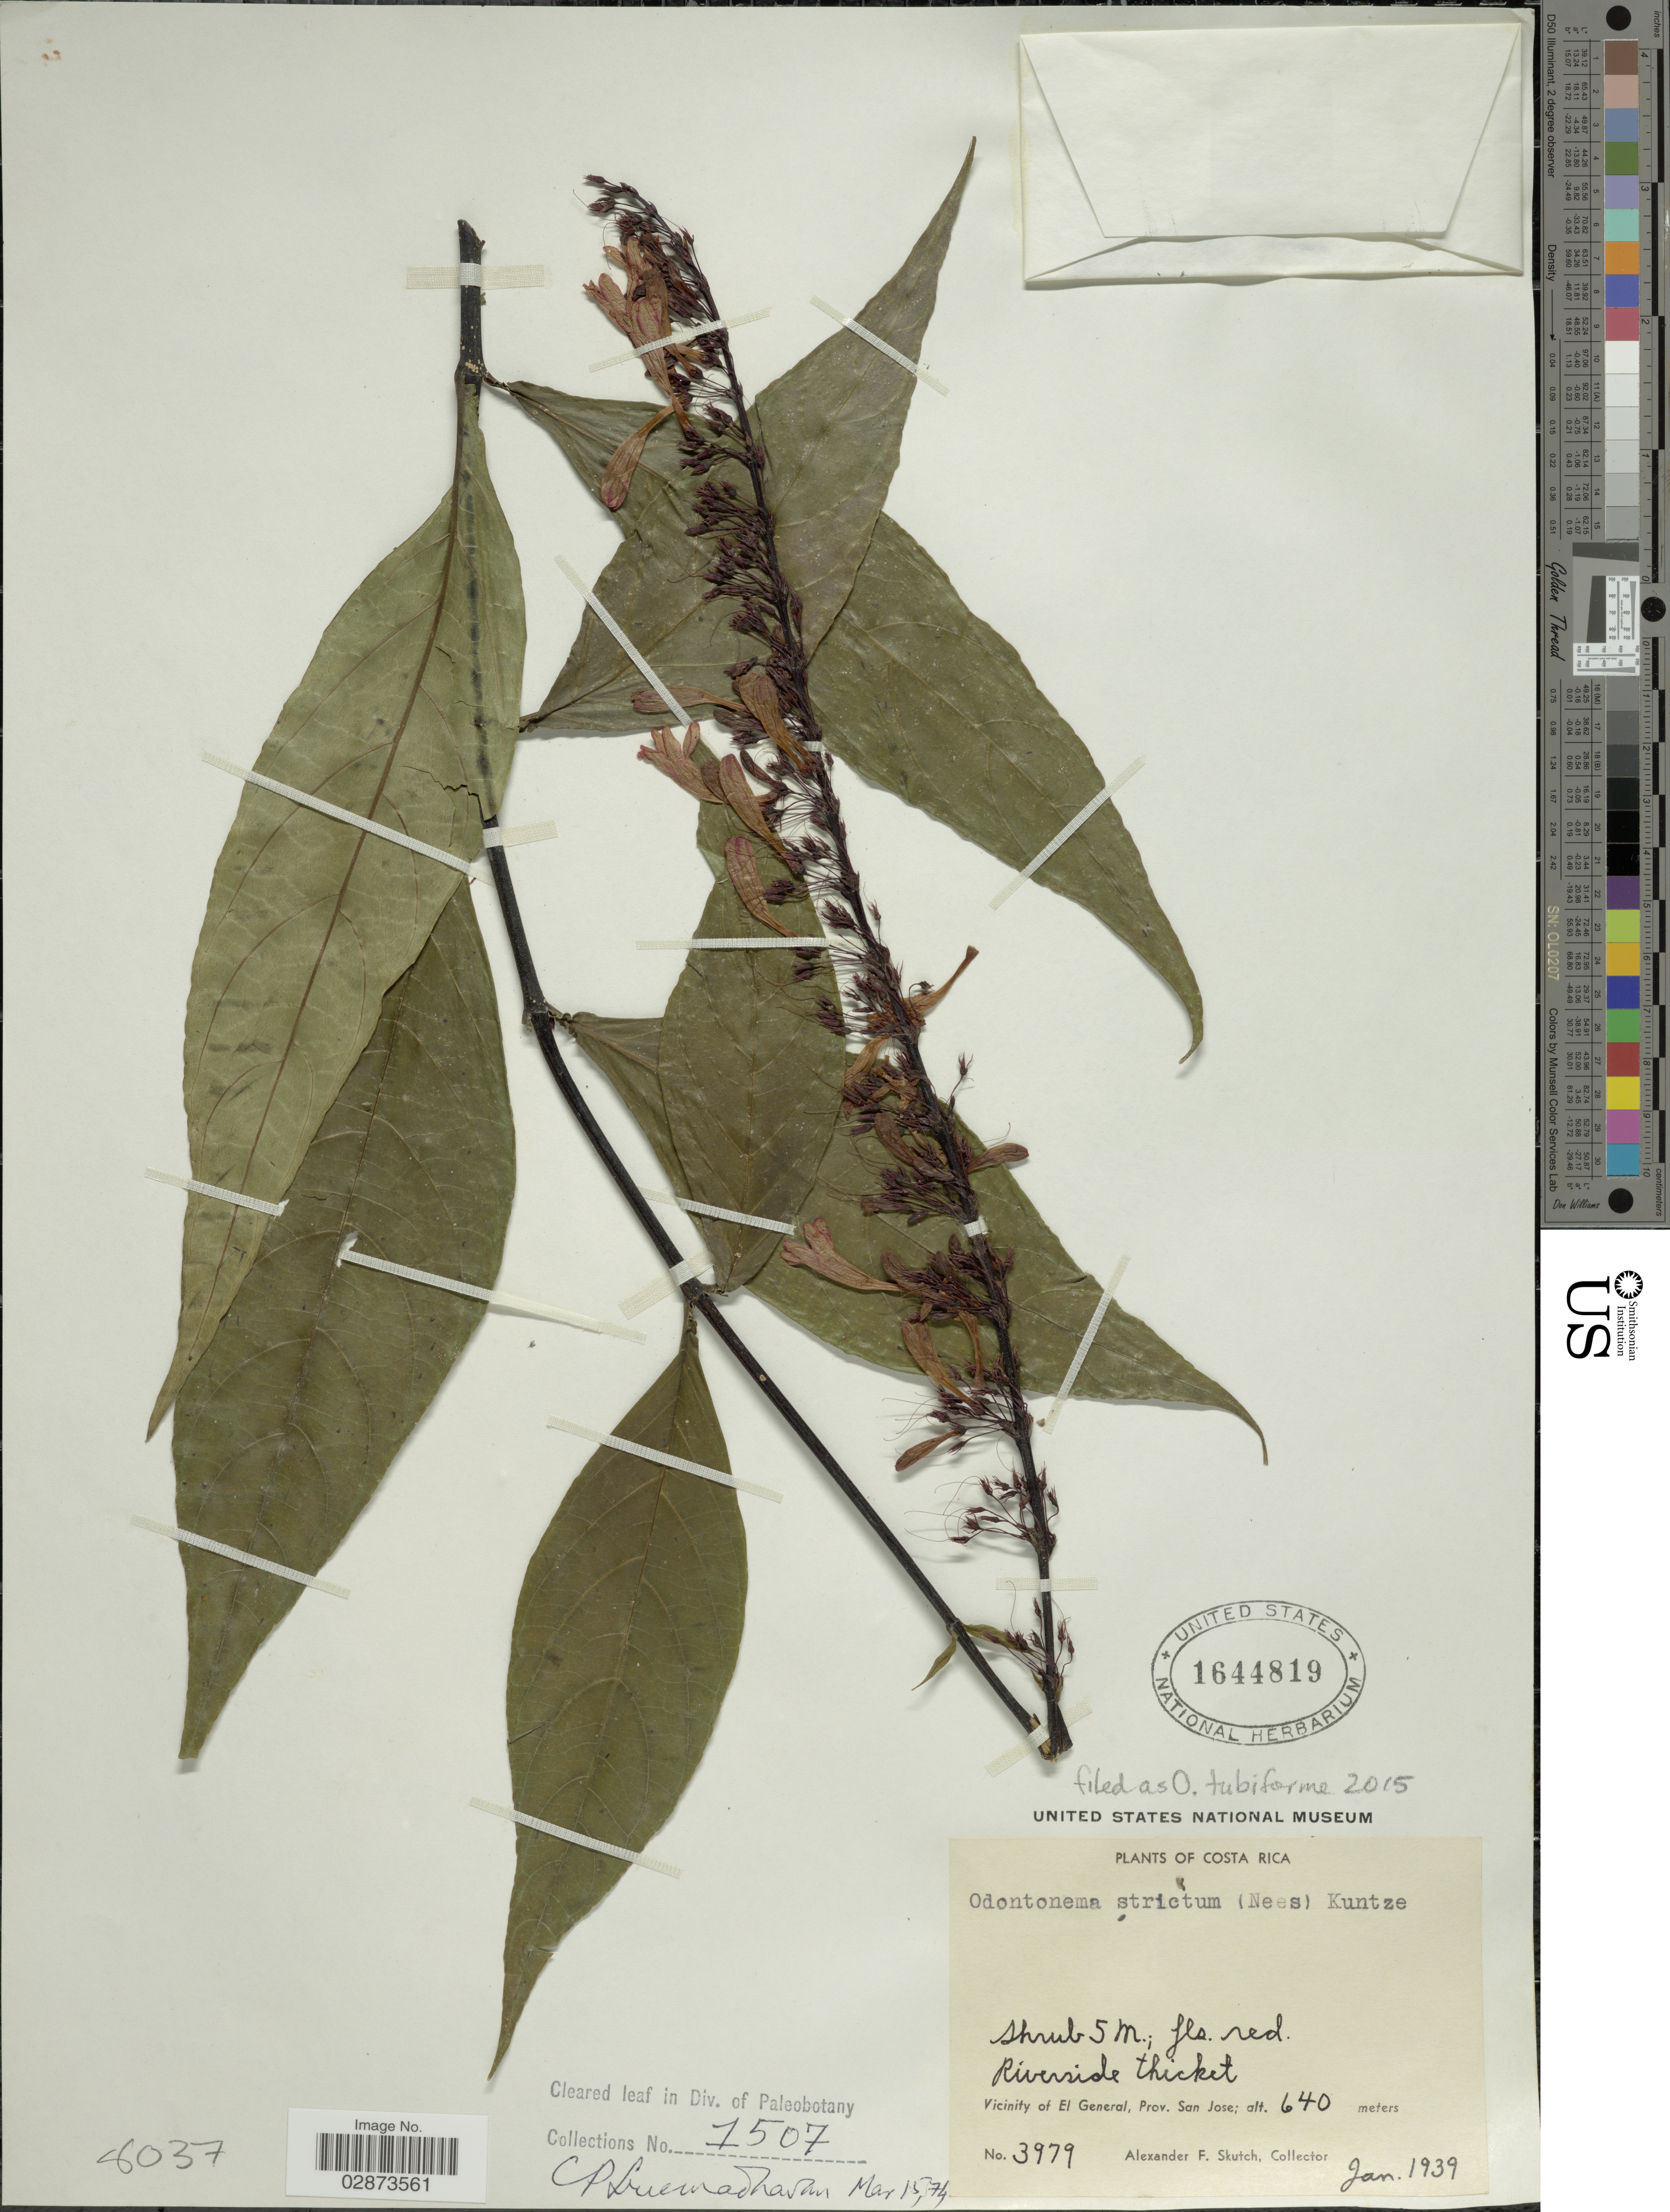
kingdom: Plantae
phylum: Tracheophyta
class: Magnoliopsida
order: Lamiales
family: Acanthaceae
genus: Odontonema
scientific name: Odontonema tubaeforme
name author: (Bertol.) Kuntze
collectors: A. F. Skutch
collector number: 3979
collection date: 1939-01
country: Costa Rica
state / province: San José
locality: Vicinity of El General, Prov. San Jose.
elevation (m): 640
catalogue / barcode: US 1644819